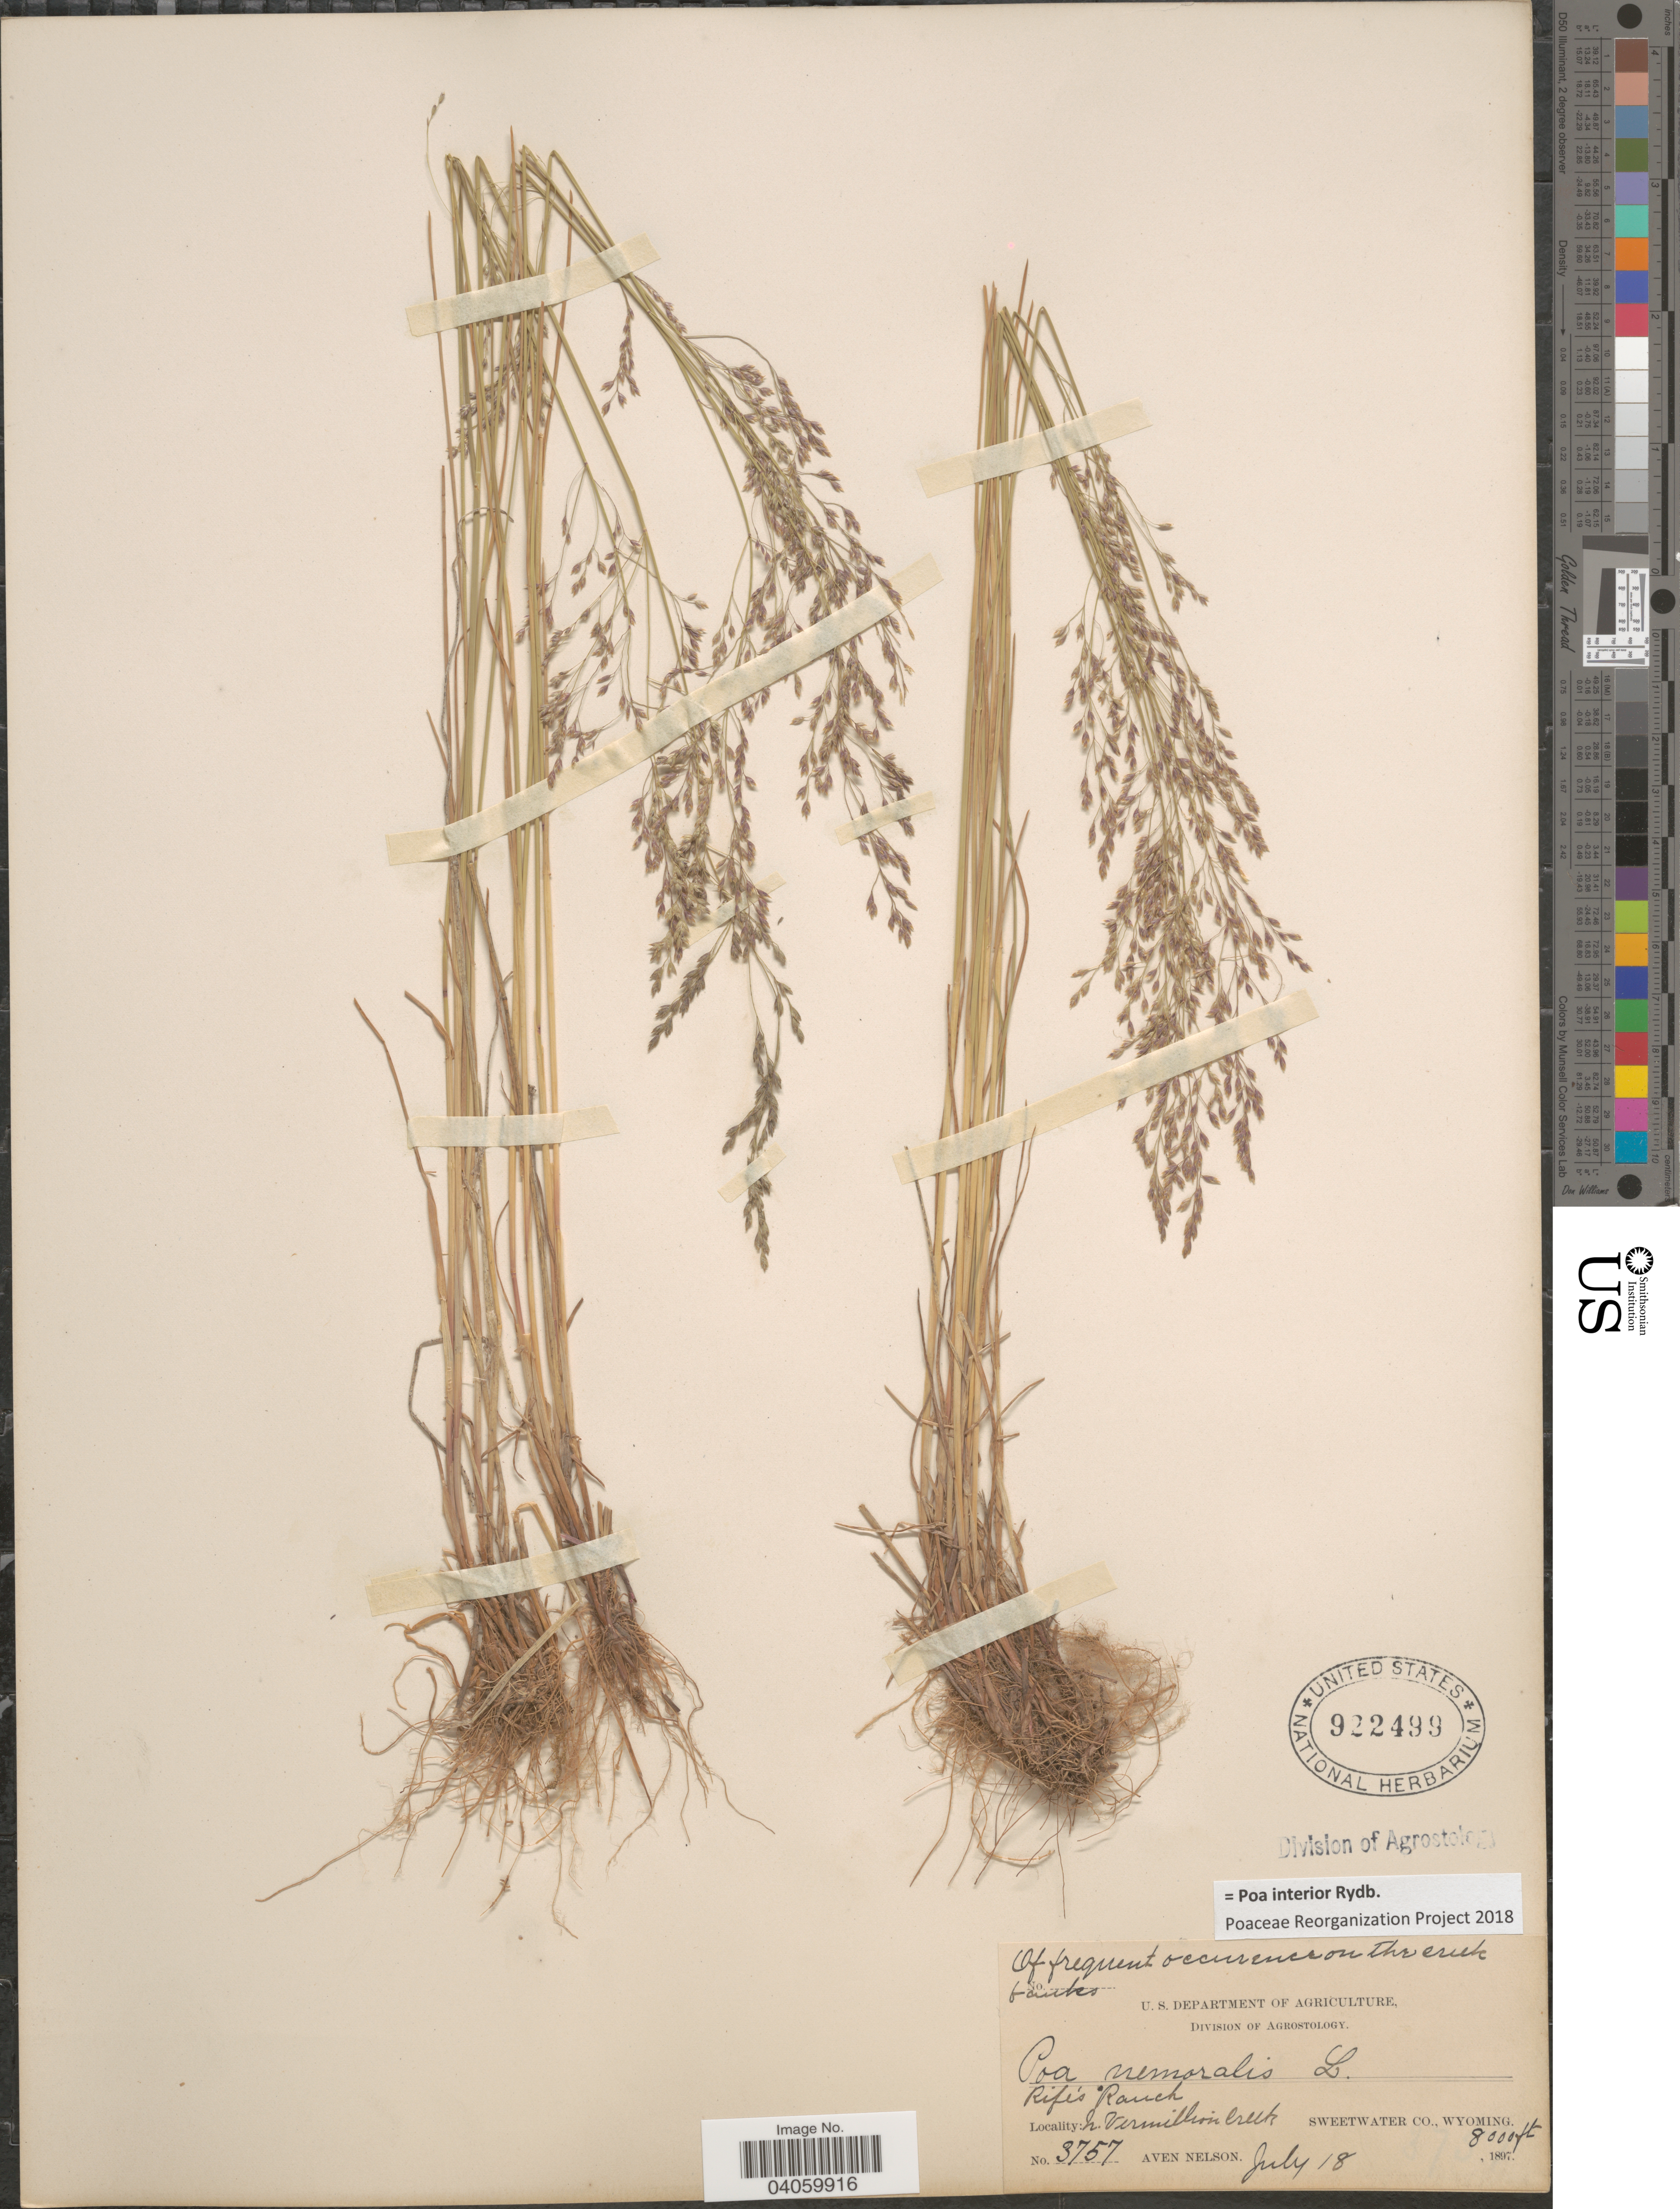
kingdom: Plantae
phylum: Tracheophyta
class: Liliopsida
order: Poales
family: Poaceae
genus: Poa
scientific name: Poa interior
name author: Rydb.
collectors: A. Nelson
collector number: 3757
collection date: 1897-07-18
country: United States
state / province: Wyoming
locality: Rife's Ranch. N. Vermillion Creek. Sweetwater Co.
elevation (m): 2438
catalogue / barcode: US 922499